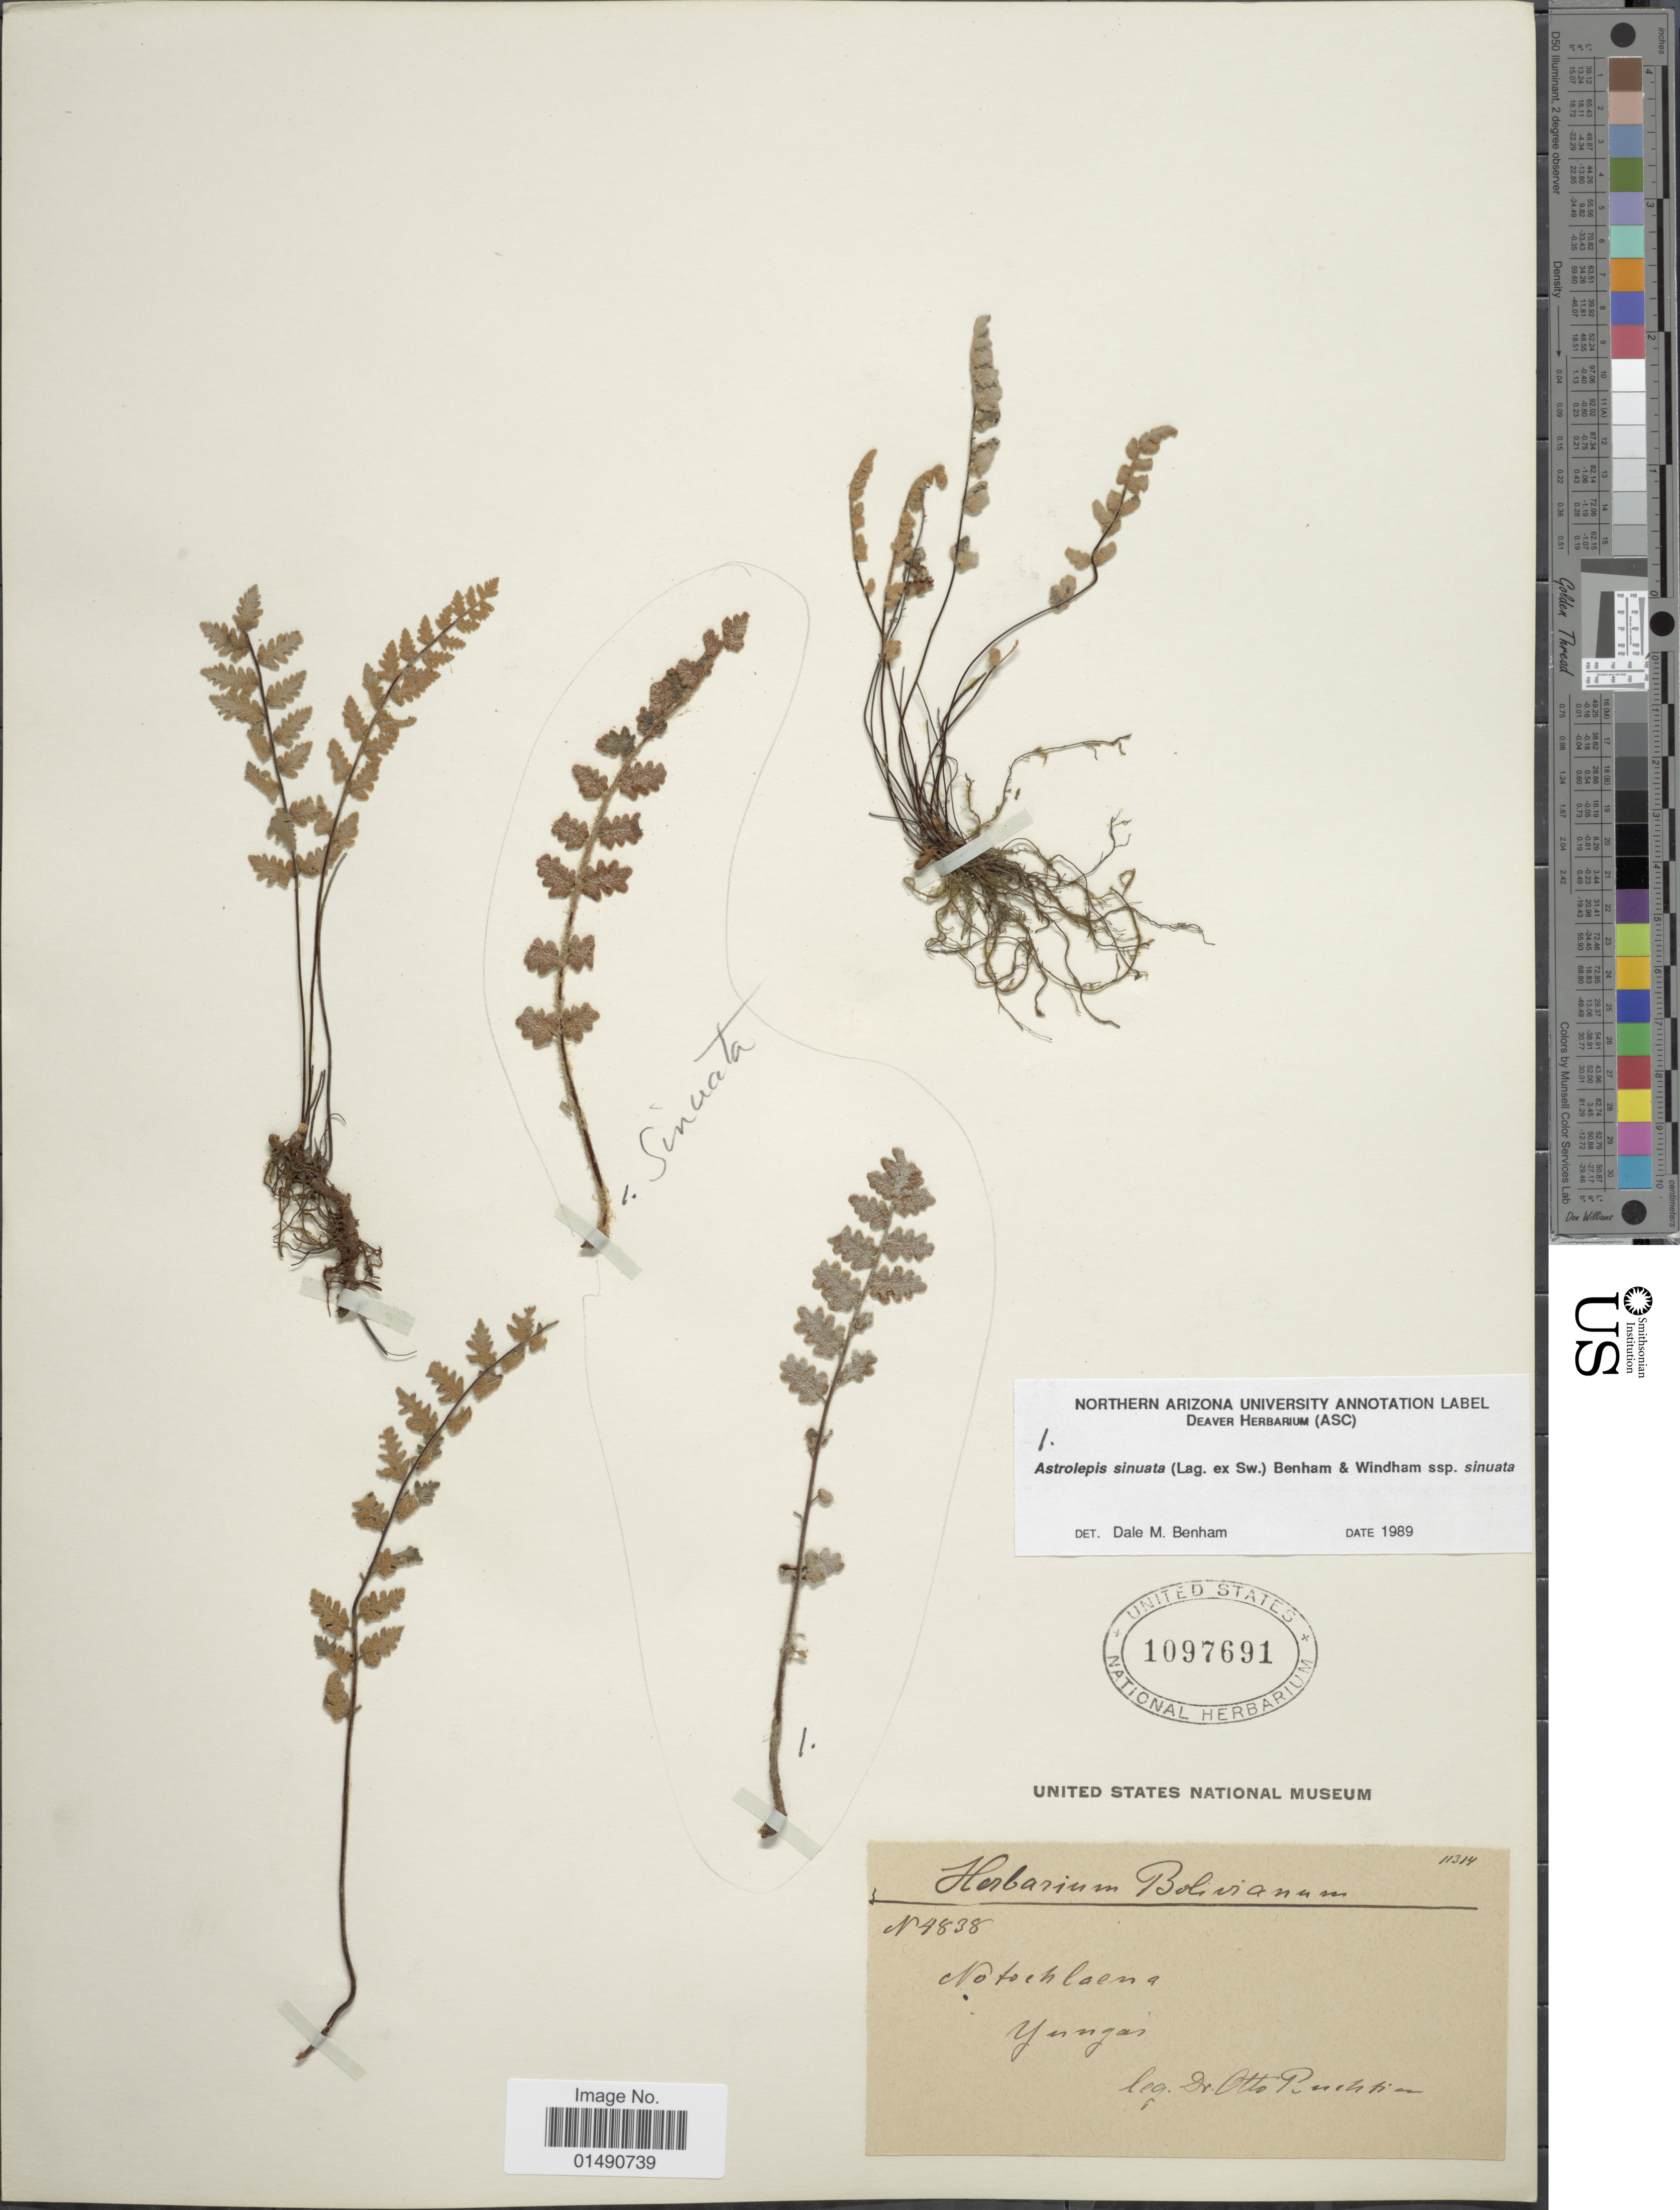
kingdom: Plantae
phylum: Tracheophyta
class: Polypodiopsida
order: Polypodiales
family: Pteridaceae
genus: Astrolepis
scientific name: Astrolepis sinuata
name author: (Lag. ex Sw.) D.M. Benham & Windham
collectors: O. Buchtien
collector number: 4838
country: Bolivia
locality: Yungas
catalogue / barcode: US 1097691